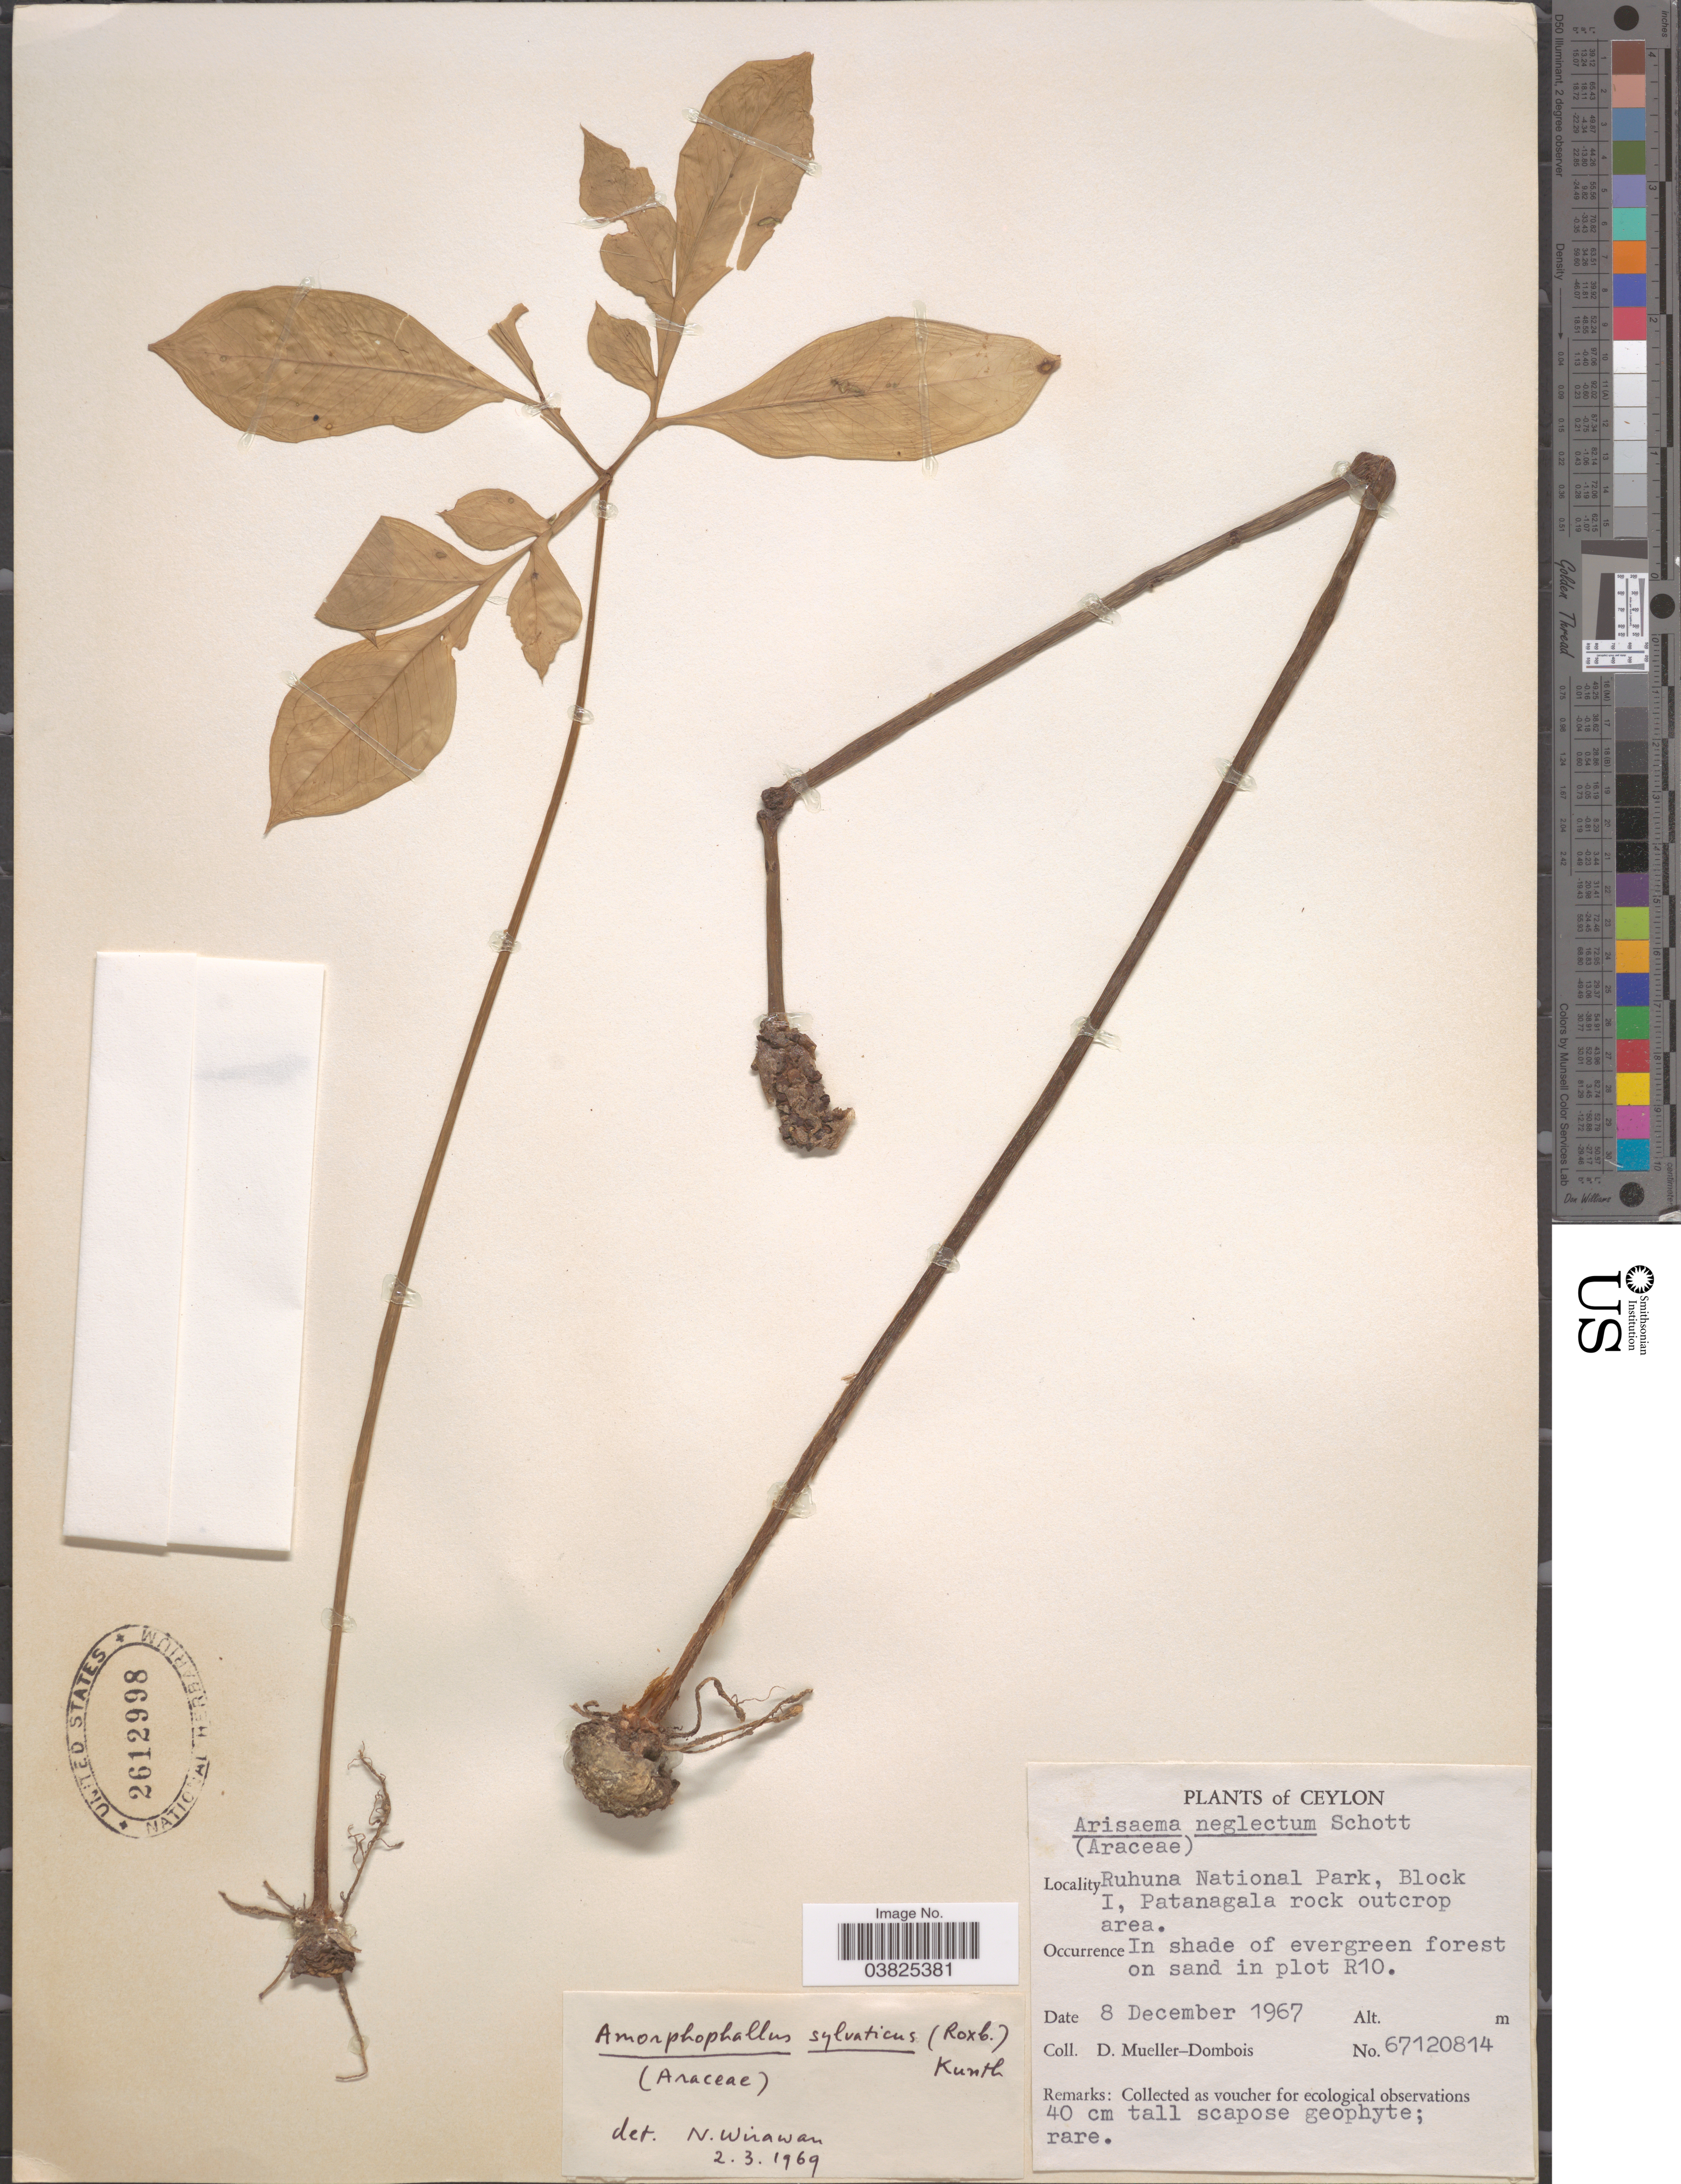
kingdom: Plantae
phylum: Tracheophyta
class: Liliopsida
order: Alismatales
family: Araceae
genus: Amorphophallus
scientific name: Amorphophallus sylvaticus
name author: (Roxb.) Kunth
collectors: D. Mueller-Dombois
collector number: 67120814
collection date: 1967-12-08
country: Sri Lanka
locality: Ceylon. Ruhuna National Park, Block I, Patanagala rock outcrop arrea. In plot R10.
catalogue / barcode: US 2612998